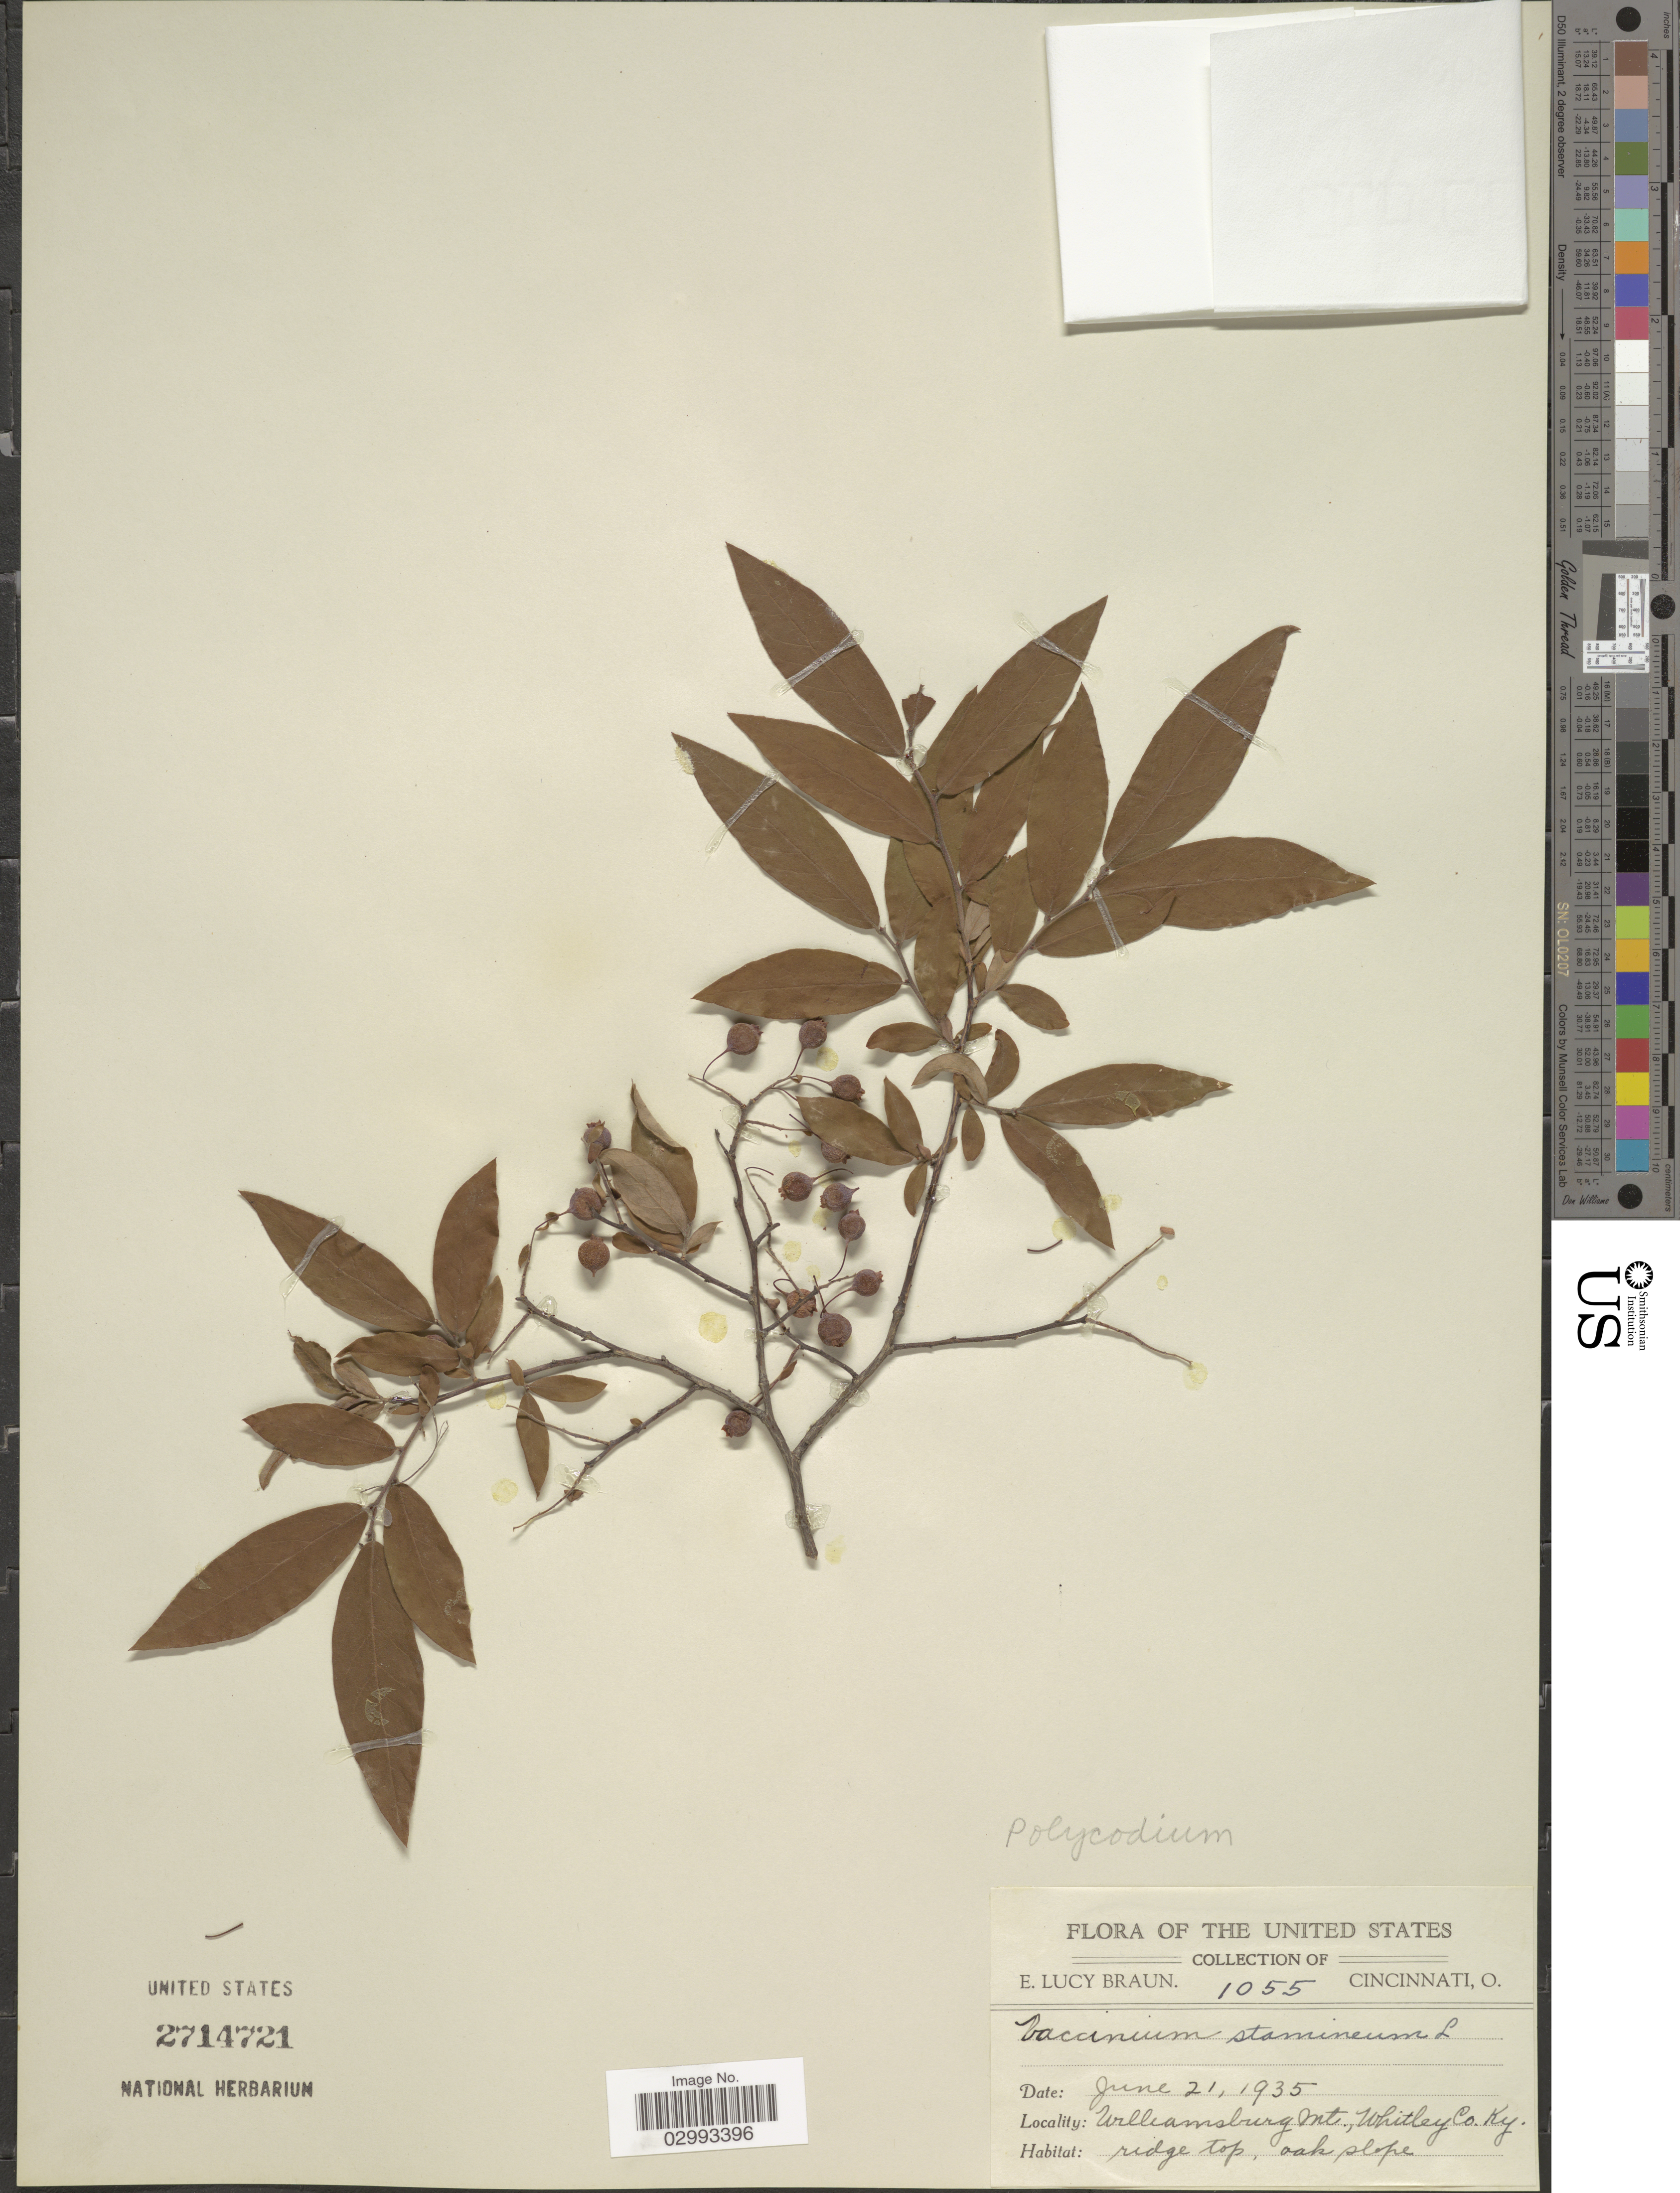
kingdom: Plantae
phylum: Tracheophyta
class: Magnoliopsida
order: Ericales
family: Ericaceae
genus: Polycodium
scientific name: Polycodium stamineum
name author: (L.) Greene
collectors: E. L. Braun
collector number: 1055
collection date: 1935-06-21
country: United States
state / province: Kentucky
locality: Williamsburg Mt., Whitley Co.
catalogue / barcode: US 2714721